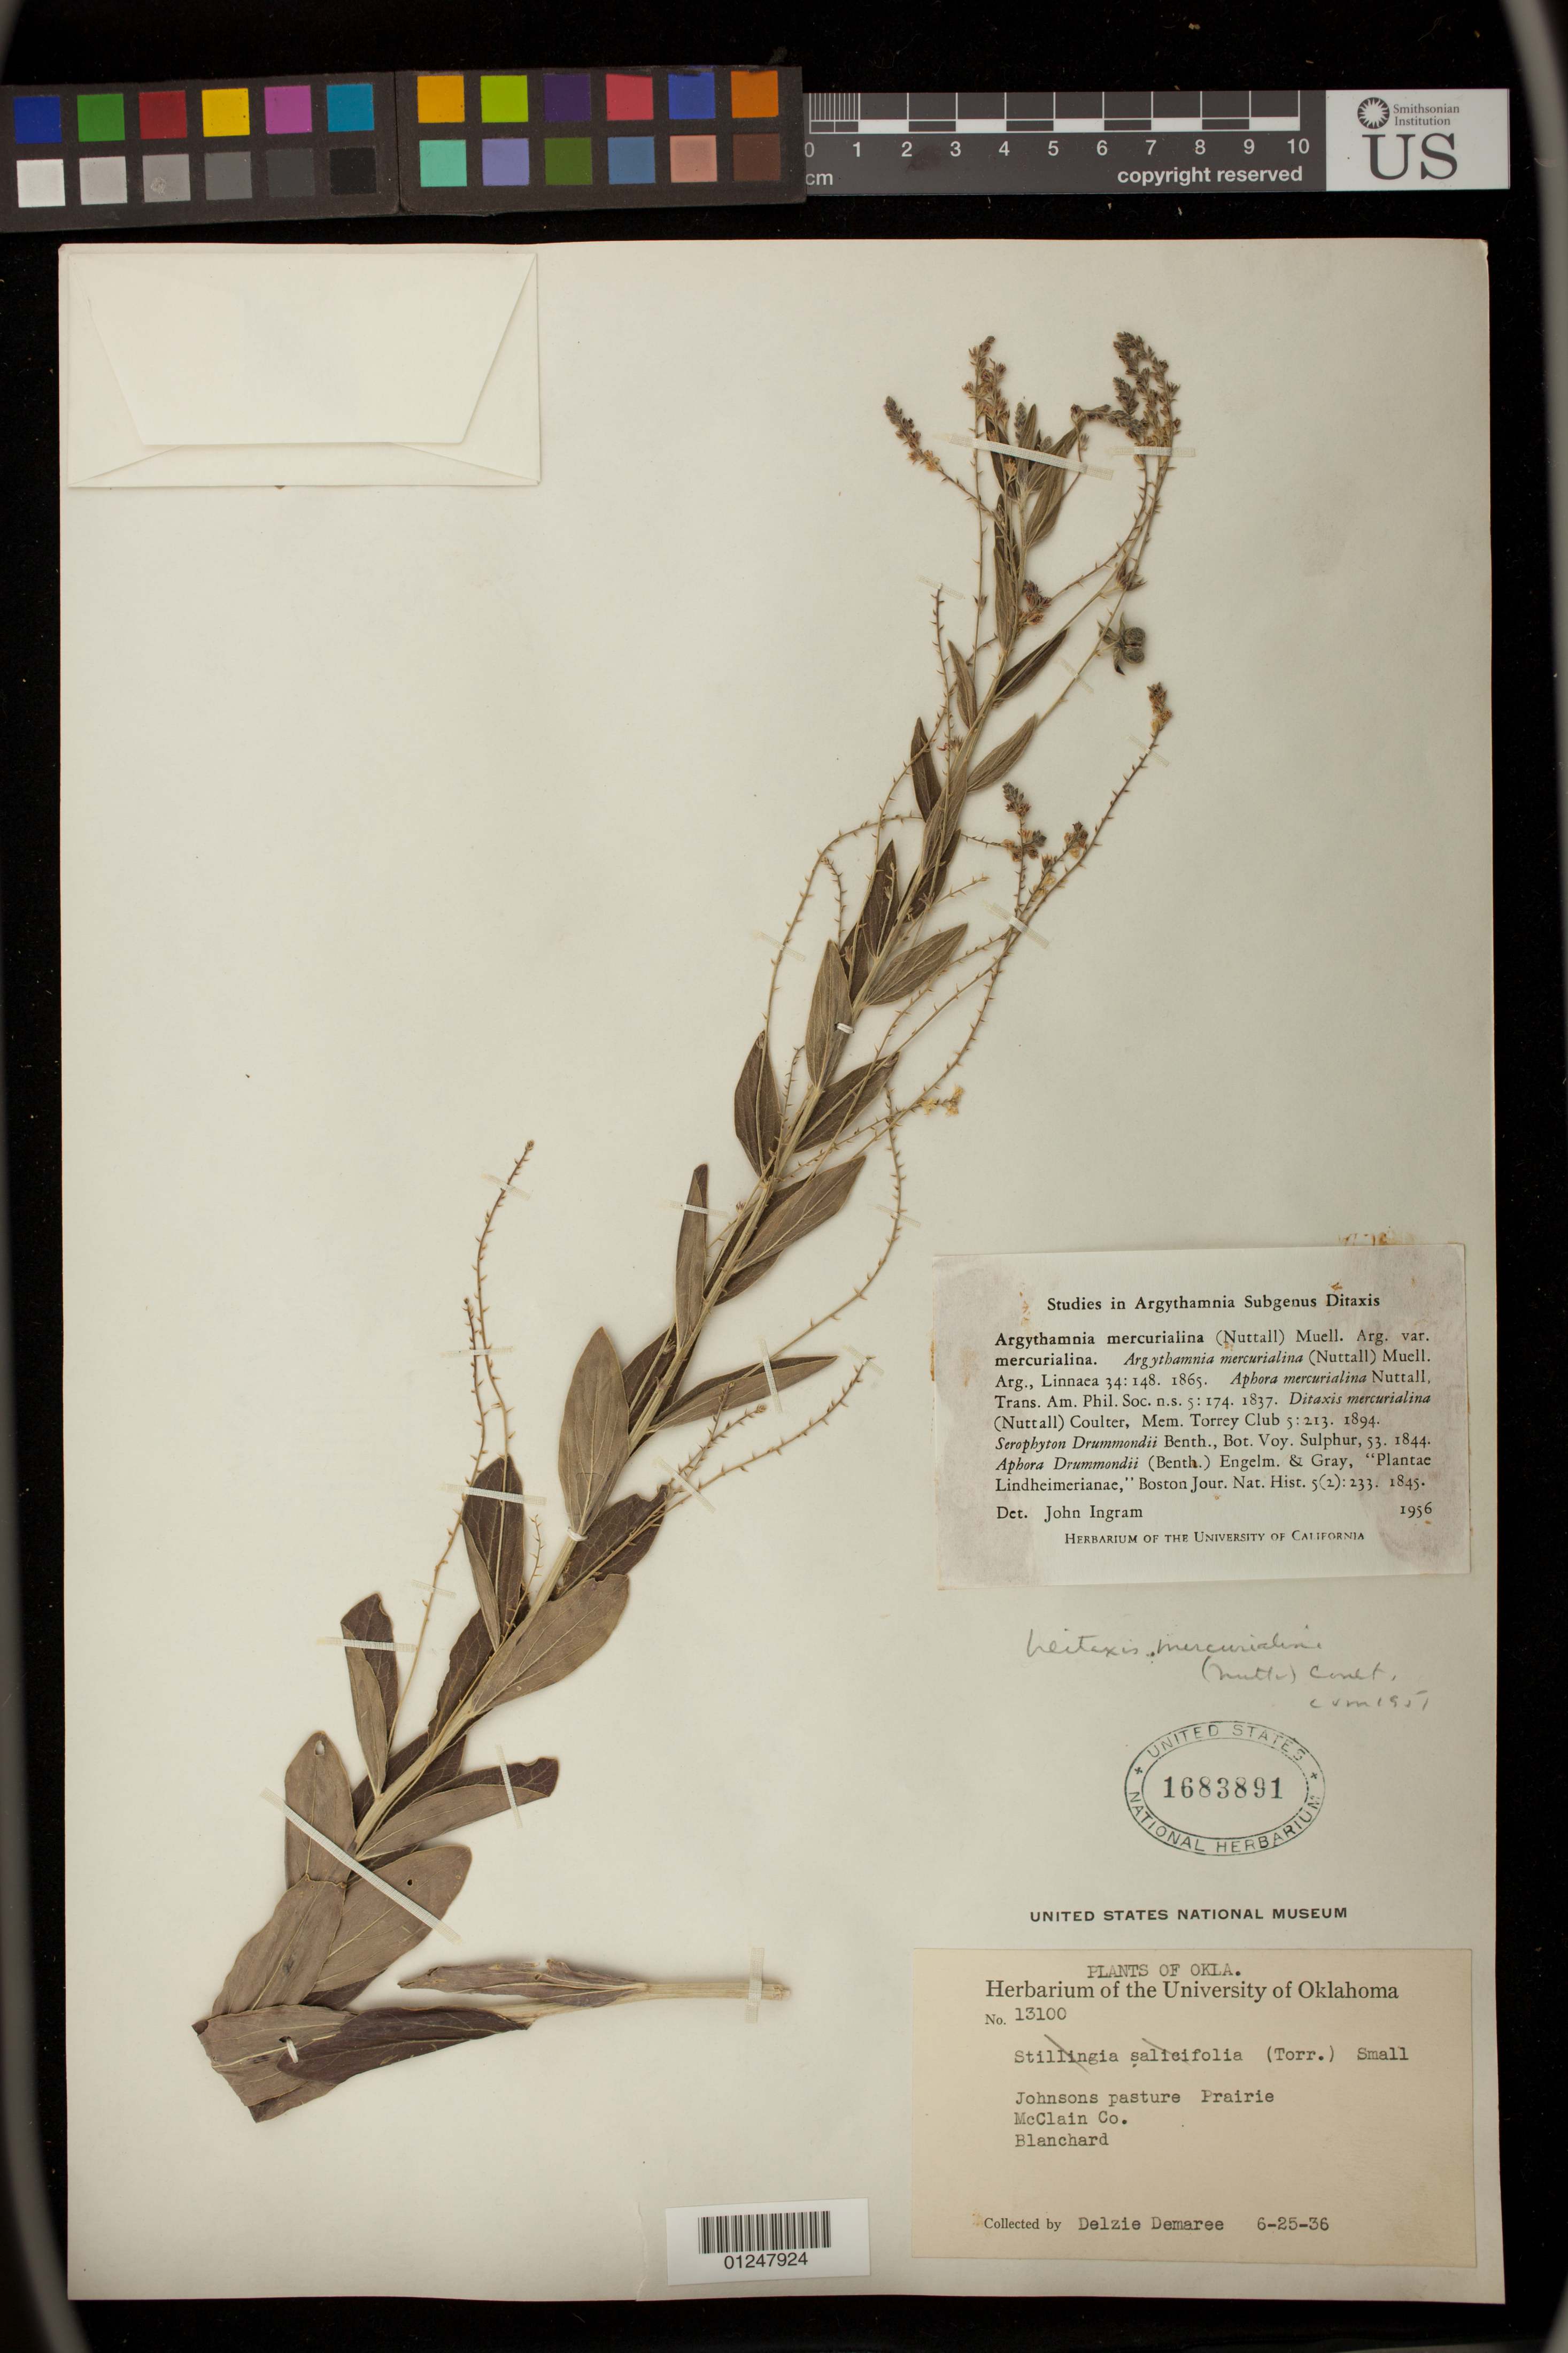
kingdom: Plantae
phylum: Tracheophyta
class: Magnoliopsida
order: Malpighiales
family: Euphorbiaceae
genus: Argythamnia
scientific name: Argythamnia mercurialina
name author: (Nutt.) Müll. Arg.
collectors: D. Demaree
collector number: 13100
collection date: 1936-06-25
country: United States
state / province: Oklahoma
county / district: McClain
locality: Johnsons pasture.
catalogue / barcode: US 1683891